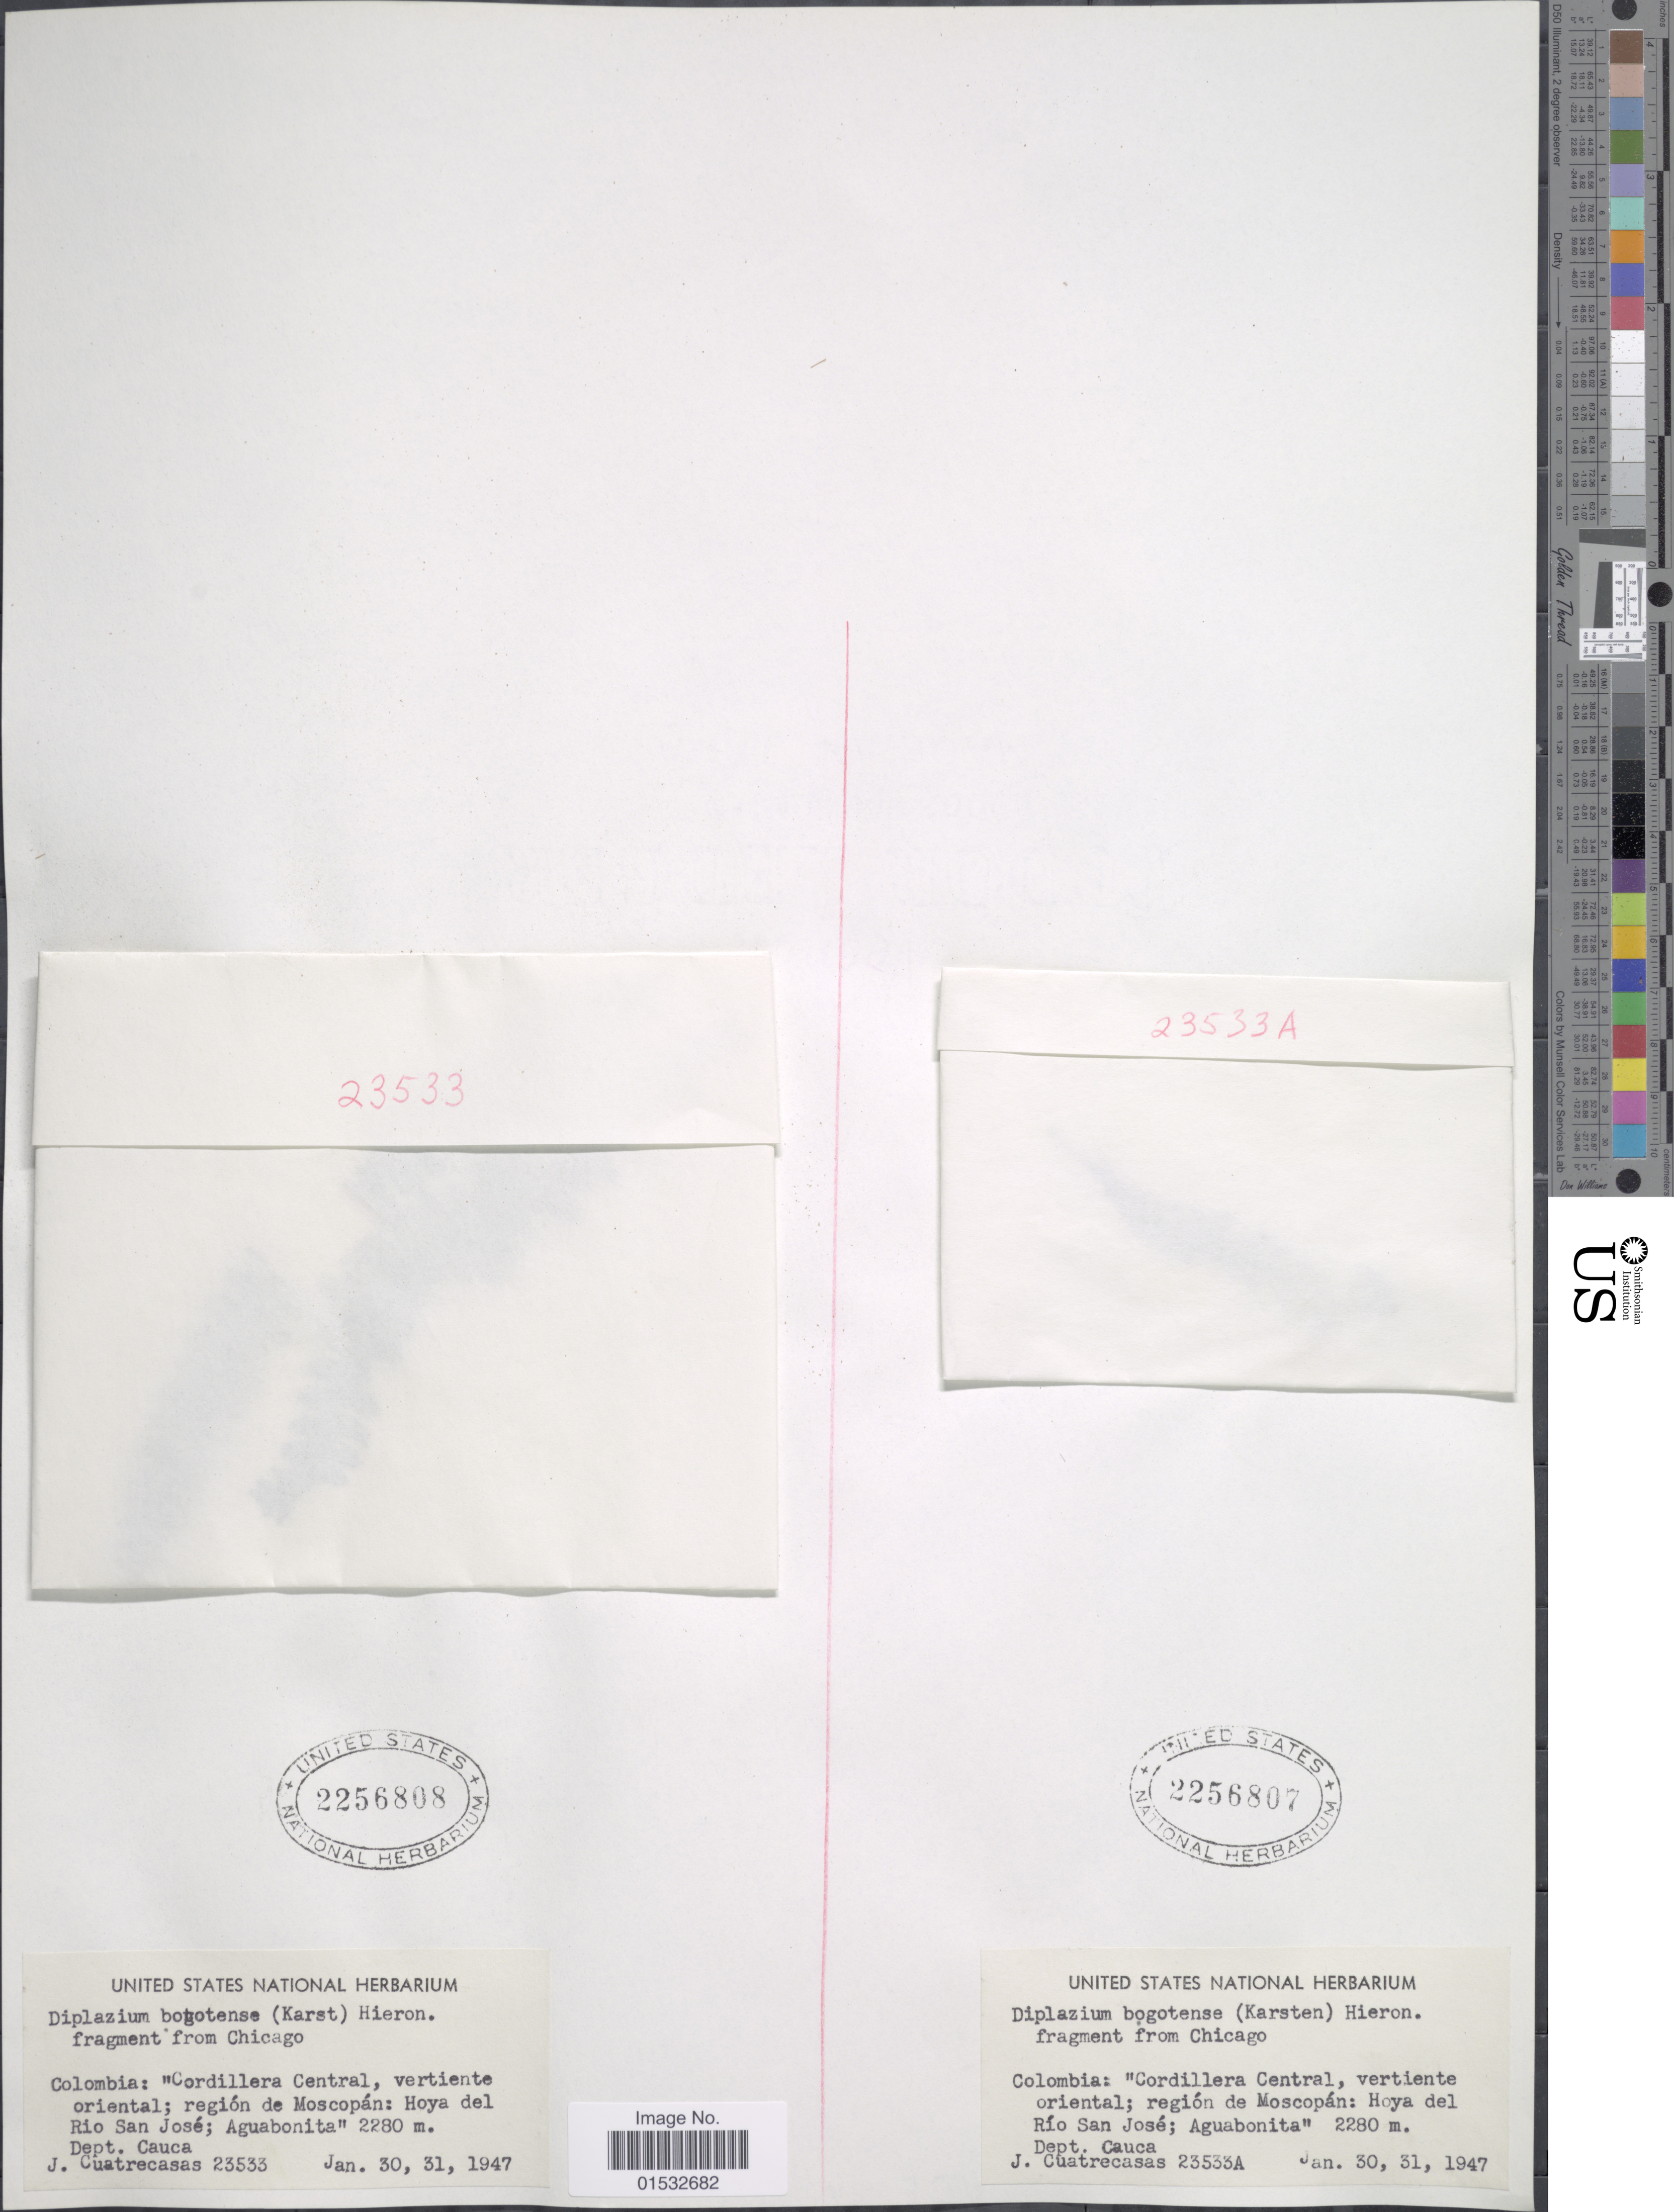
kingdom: Plantae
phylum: Tracheophyta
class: Polypodiopsida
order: Polypodiales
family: Athyriaceae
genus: Diplazium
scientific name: Diplazium bogotense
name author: (H. Karst.) Hieron.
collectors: J. Cuatrecasas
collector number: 23533A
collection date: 1947-01-30/1947-01-31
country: Colombia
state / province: Cauca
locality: Cordillera Central, vertiente oriental; región de Moscopán: Hoya del Río San José; Aguabonita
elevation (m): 2280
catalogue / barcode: US 2256807